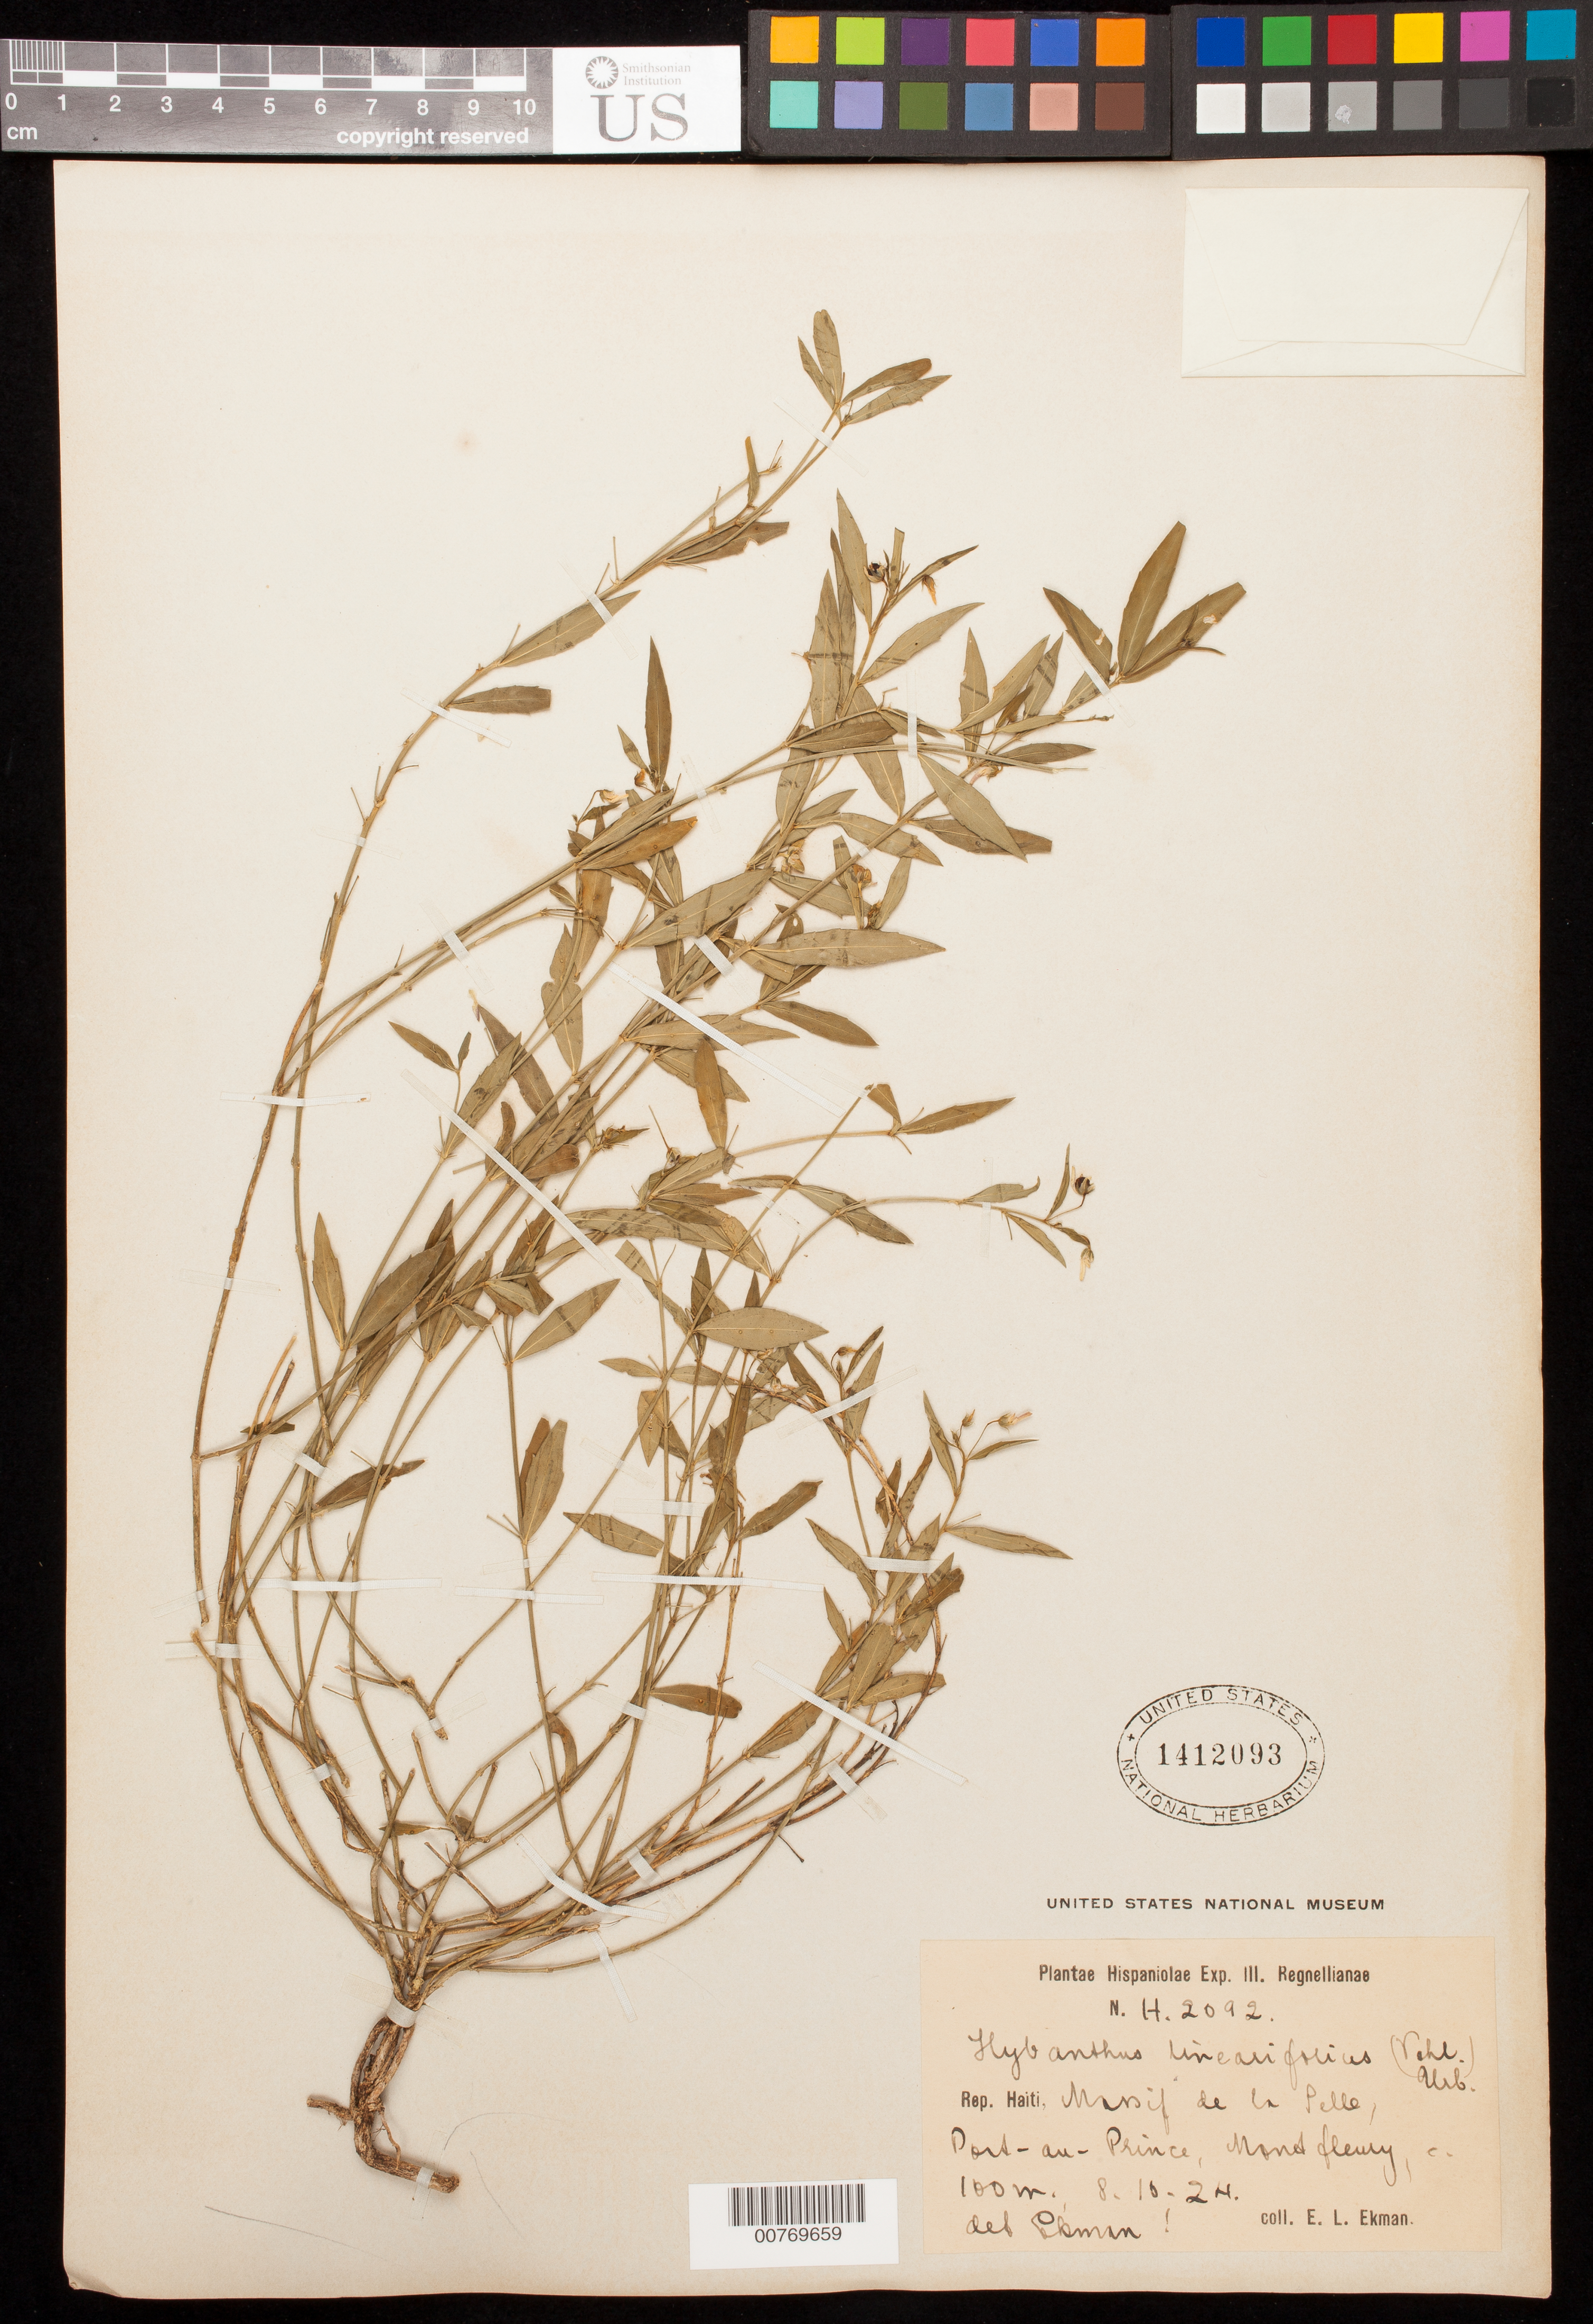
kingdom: Plantae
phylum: Tracheophyta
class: Magnoliopsida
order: Malpighiales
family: Violaceae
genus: Hybanthus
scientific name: Hybanthus linearifolius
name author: (Vahl) Urb.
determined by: Ekman, E. L.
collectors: E. L. Ekman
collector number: H 2092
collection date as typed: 08 Oct 1924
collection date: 1924-10-08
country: Haiti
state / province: Ouest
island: Hispaniola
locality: Massif de la Selle, Port-au-Prince, Monet fleury.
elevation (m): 100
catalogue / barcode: US 1412093